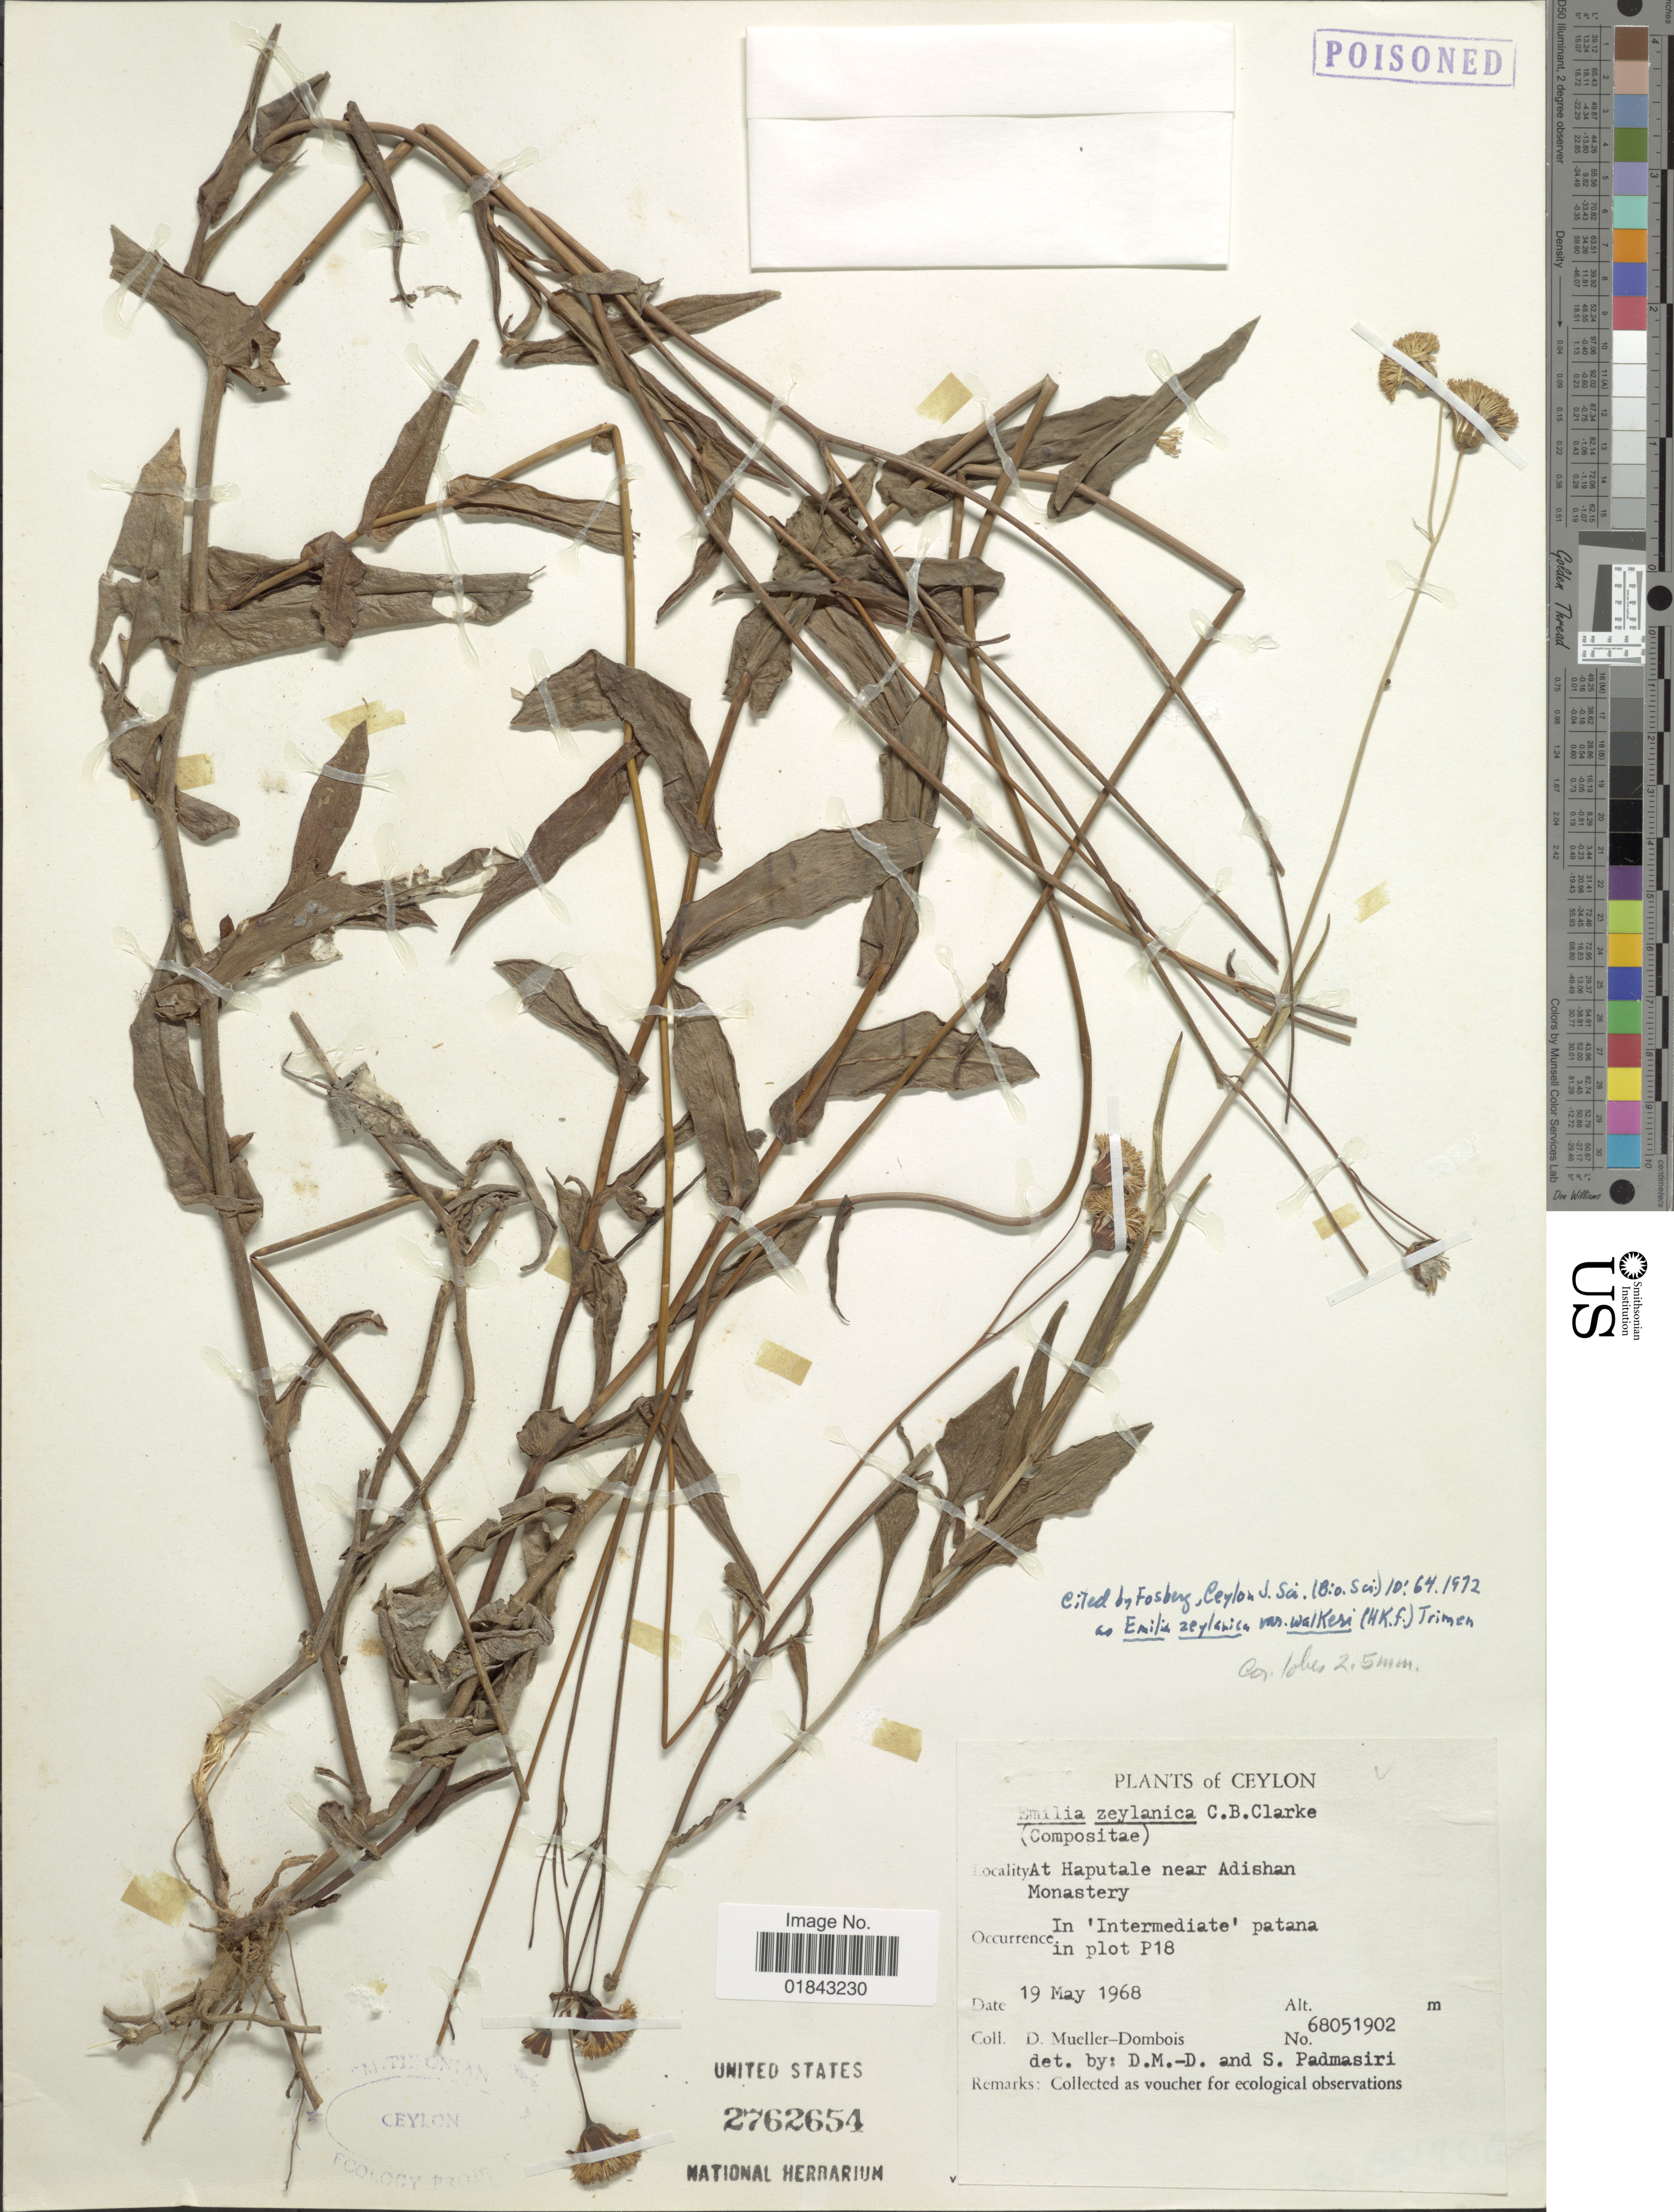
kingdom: Plantae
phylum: Tracheophyta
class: Magnoliopsida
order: Asterales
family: Asteraceae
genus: Emilia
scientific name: Emilia zeylanica var. walkeri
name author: (Hook. f.) Trimen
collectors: D. Mueller-Dombois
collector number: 68051902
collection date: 1968-05-19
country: Sri Lanka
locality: Ceylon, at Haputale near Adishan Monastery, in 'Intermediate' parana in plot P18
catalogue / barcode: US 2762654